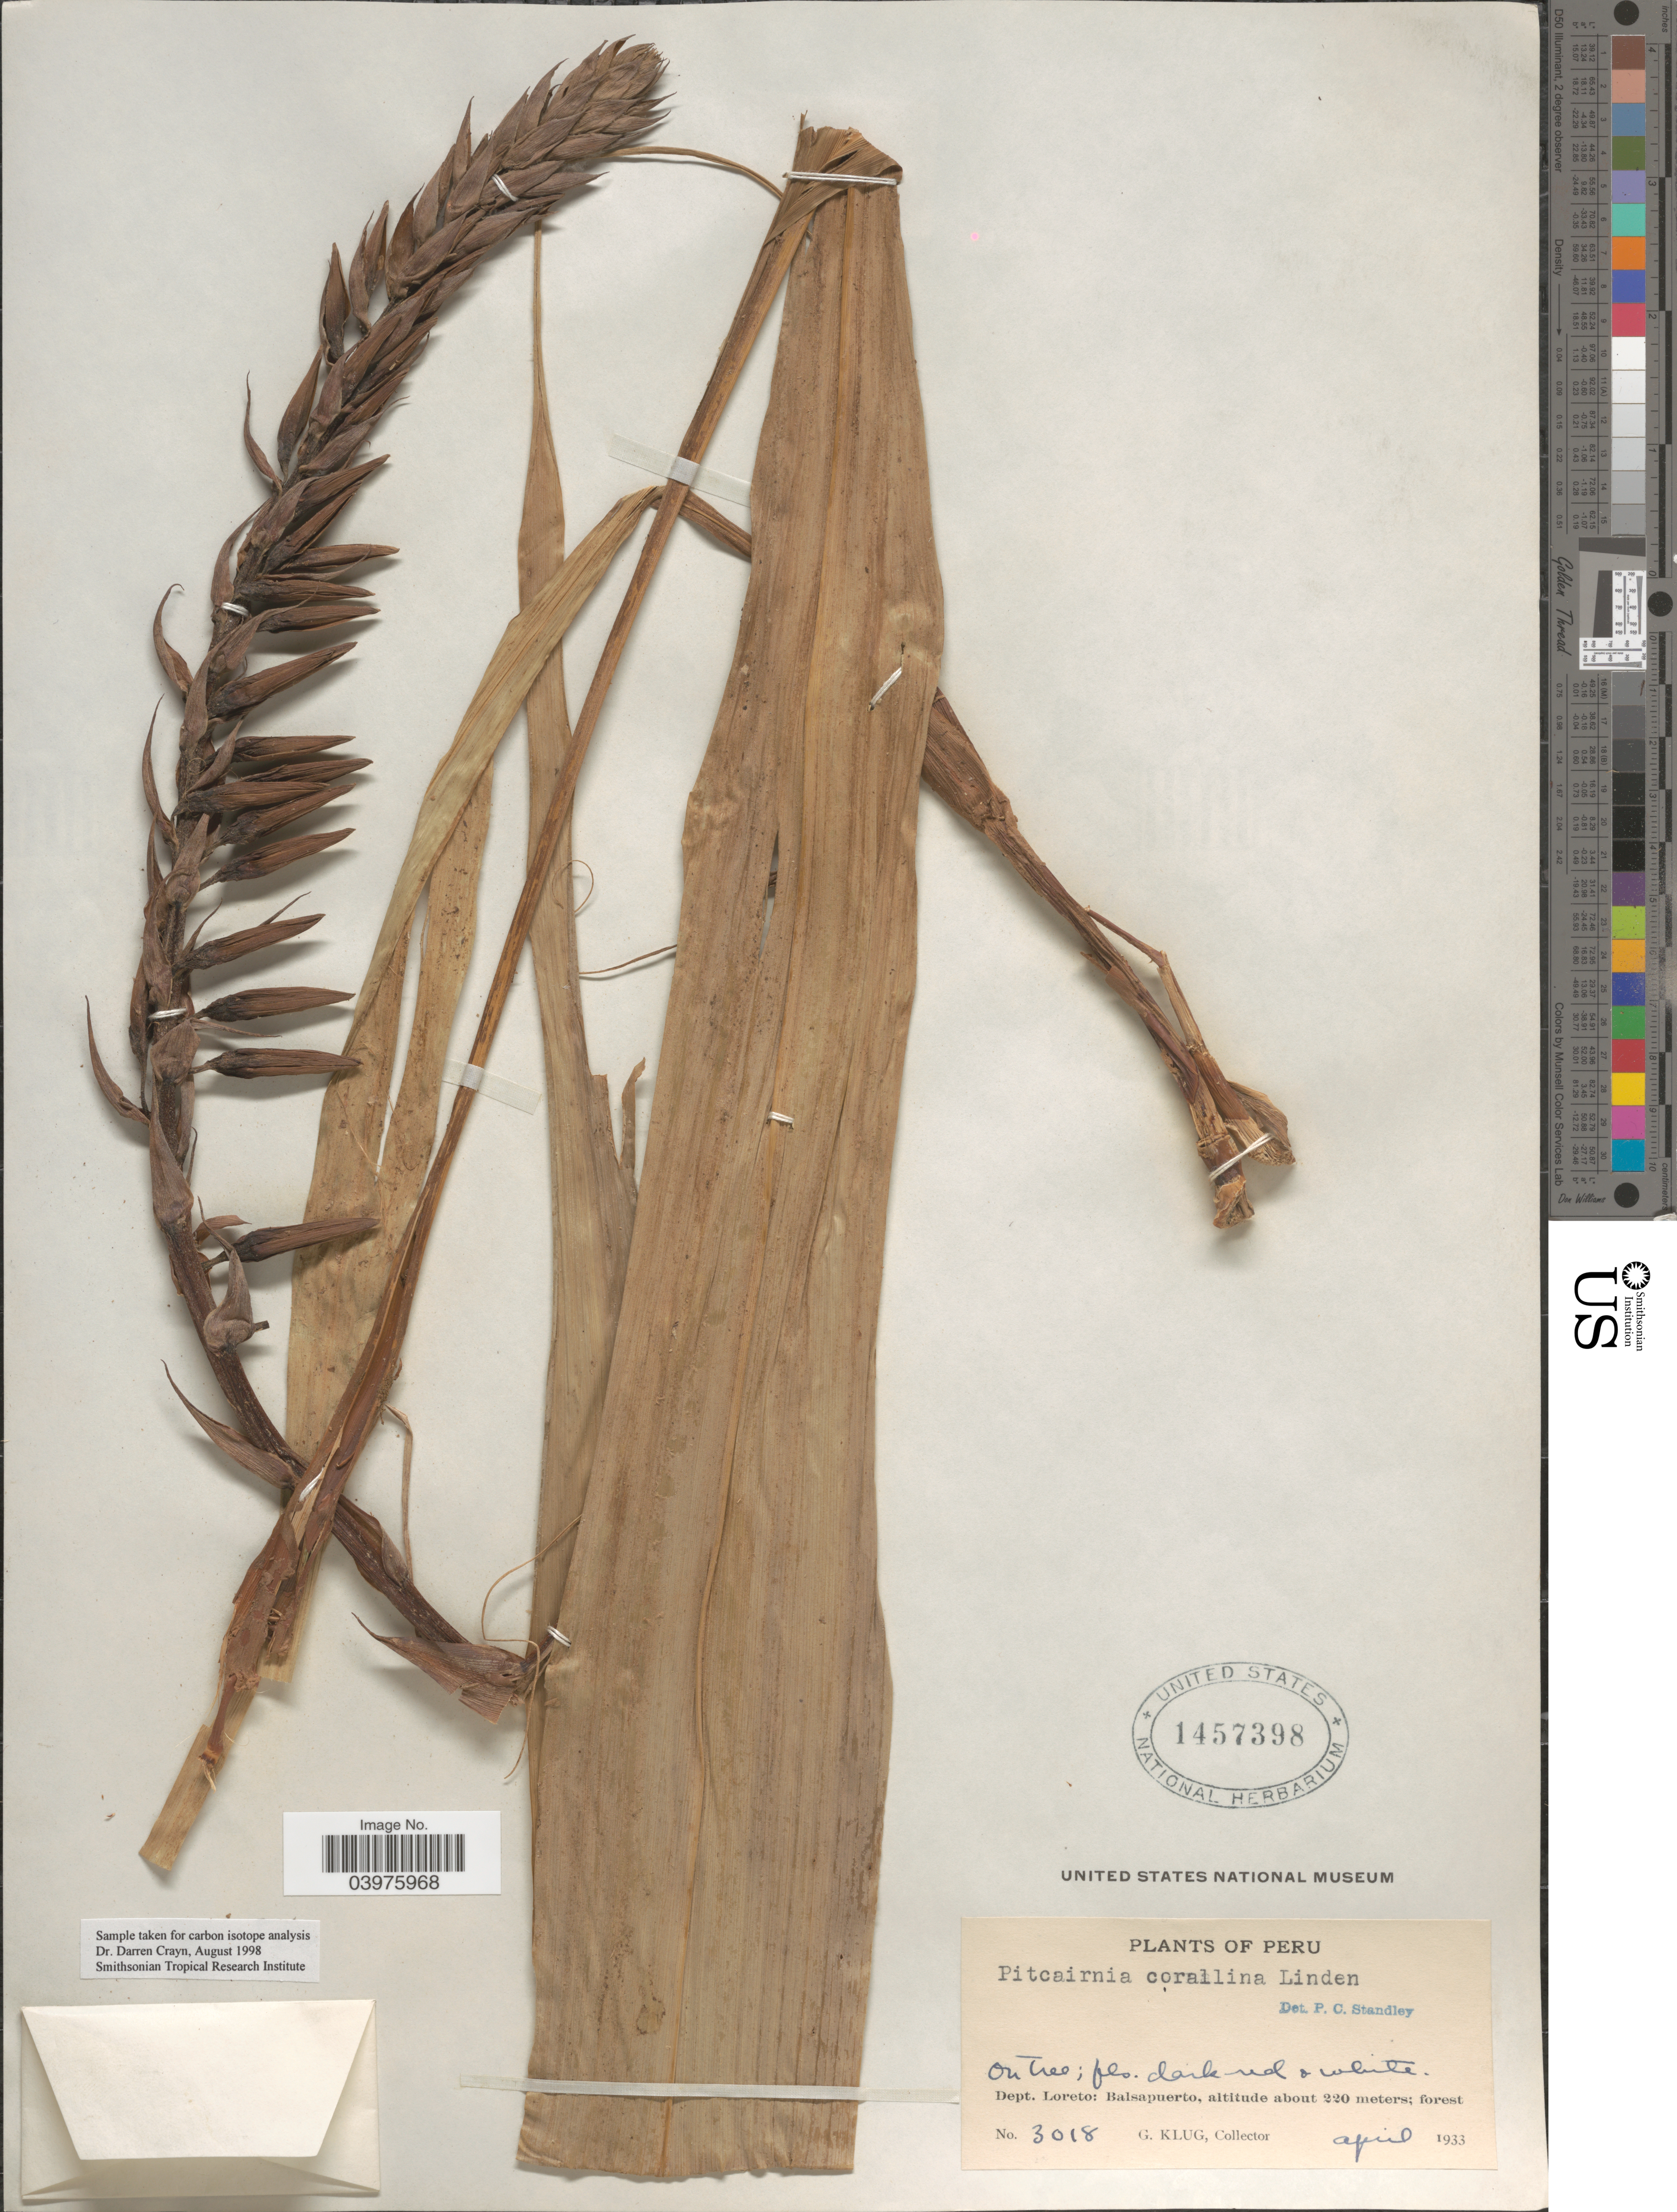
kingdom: Plantae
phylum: Tracheophyta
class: Liliopsida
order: Poales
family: Bromeliaceae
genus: Pitcairnia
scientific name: Pitcairnia corallina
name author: Linden & André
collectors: G. Klug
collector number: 3018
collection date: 1933-04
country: Peru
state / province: Loreto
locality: Dept. Loreto: Balsapuerto.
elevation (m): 220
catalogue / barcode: US 1457398